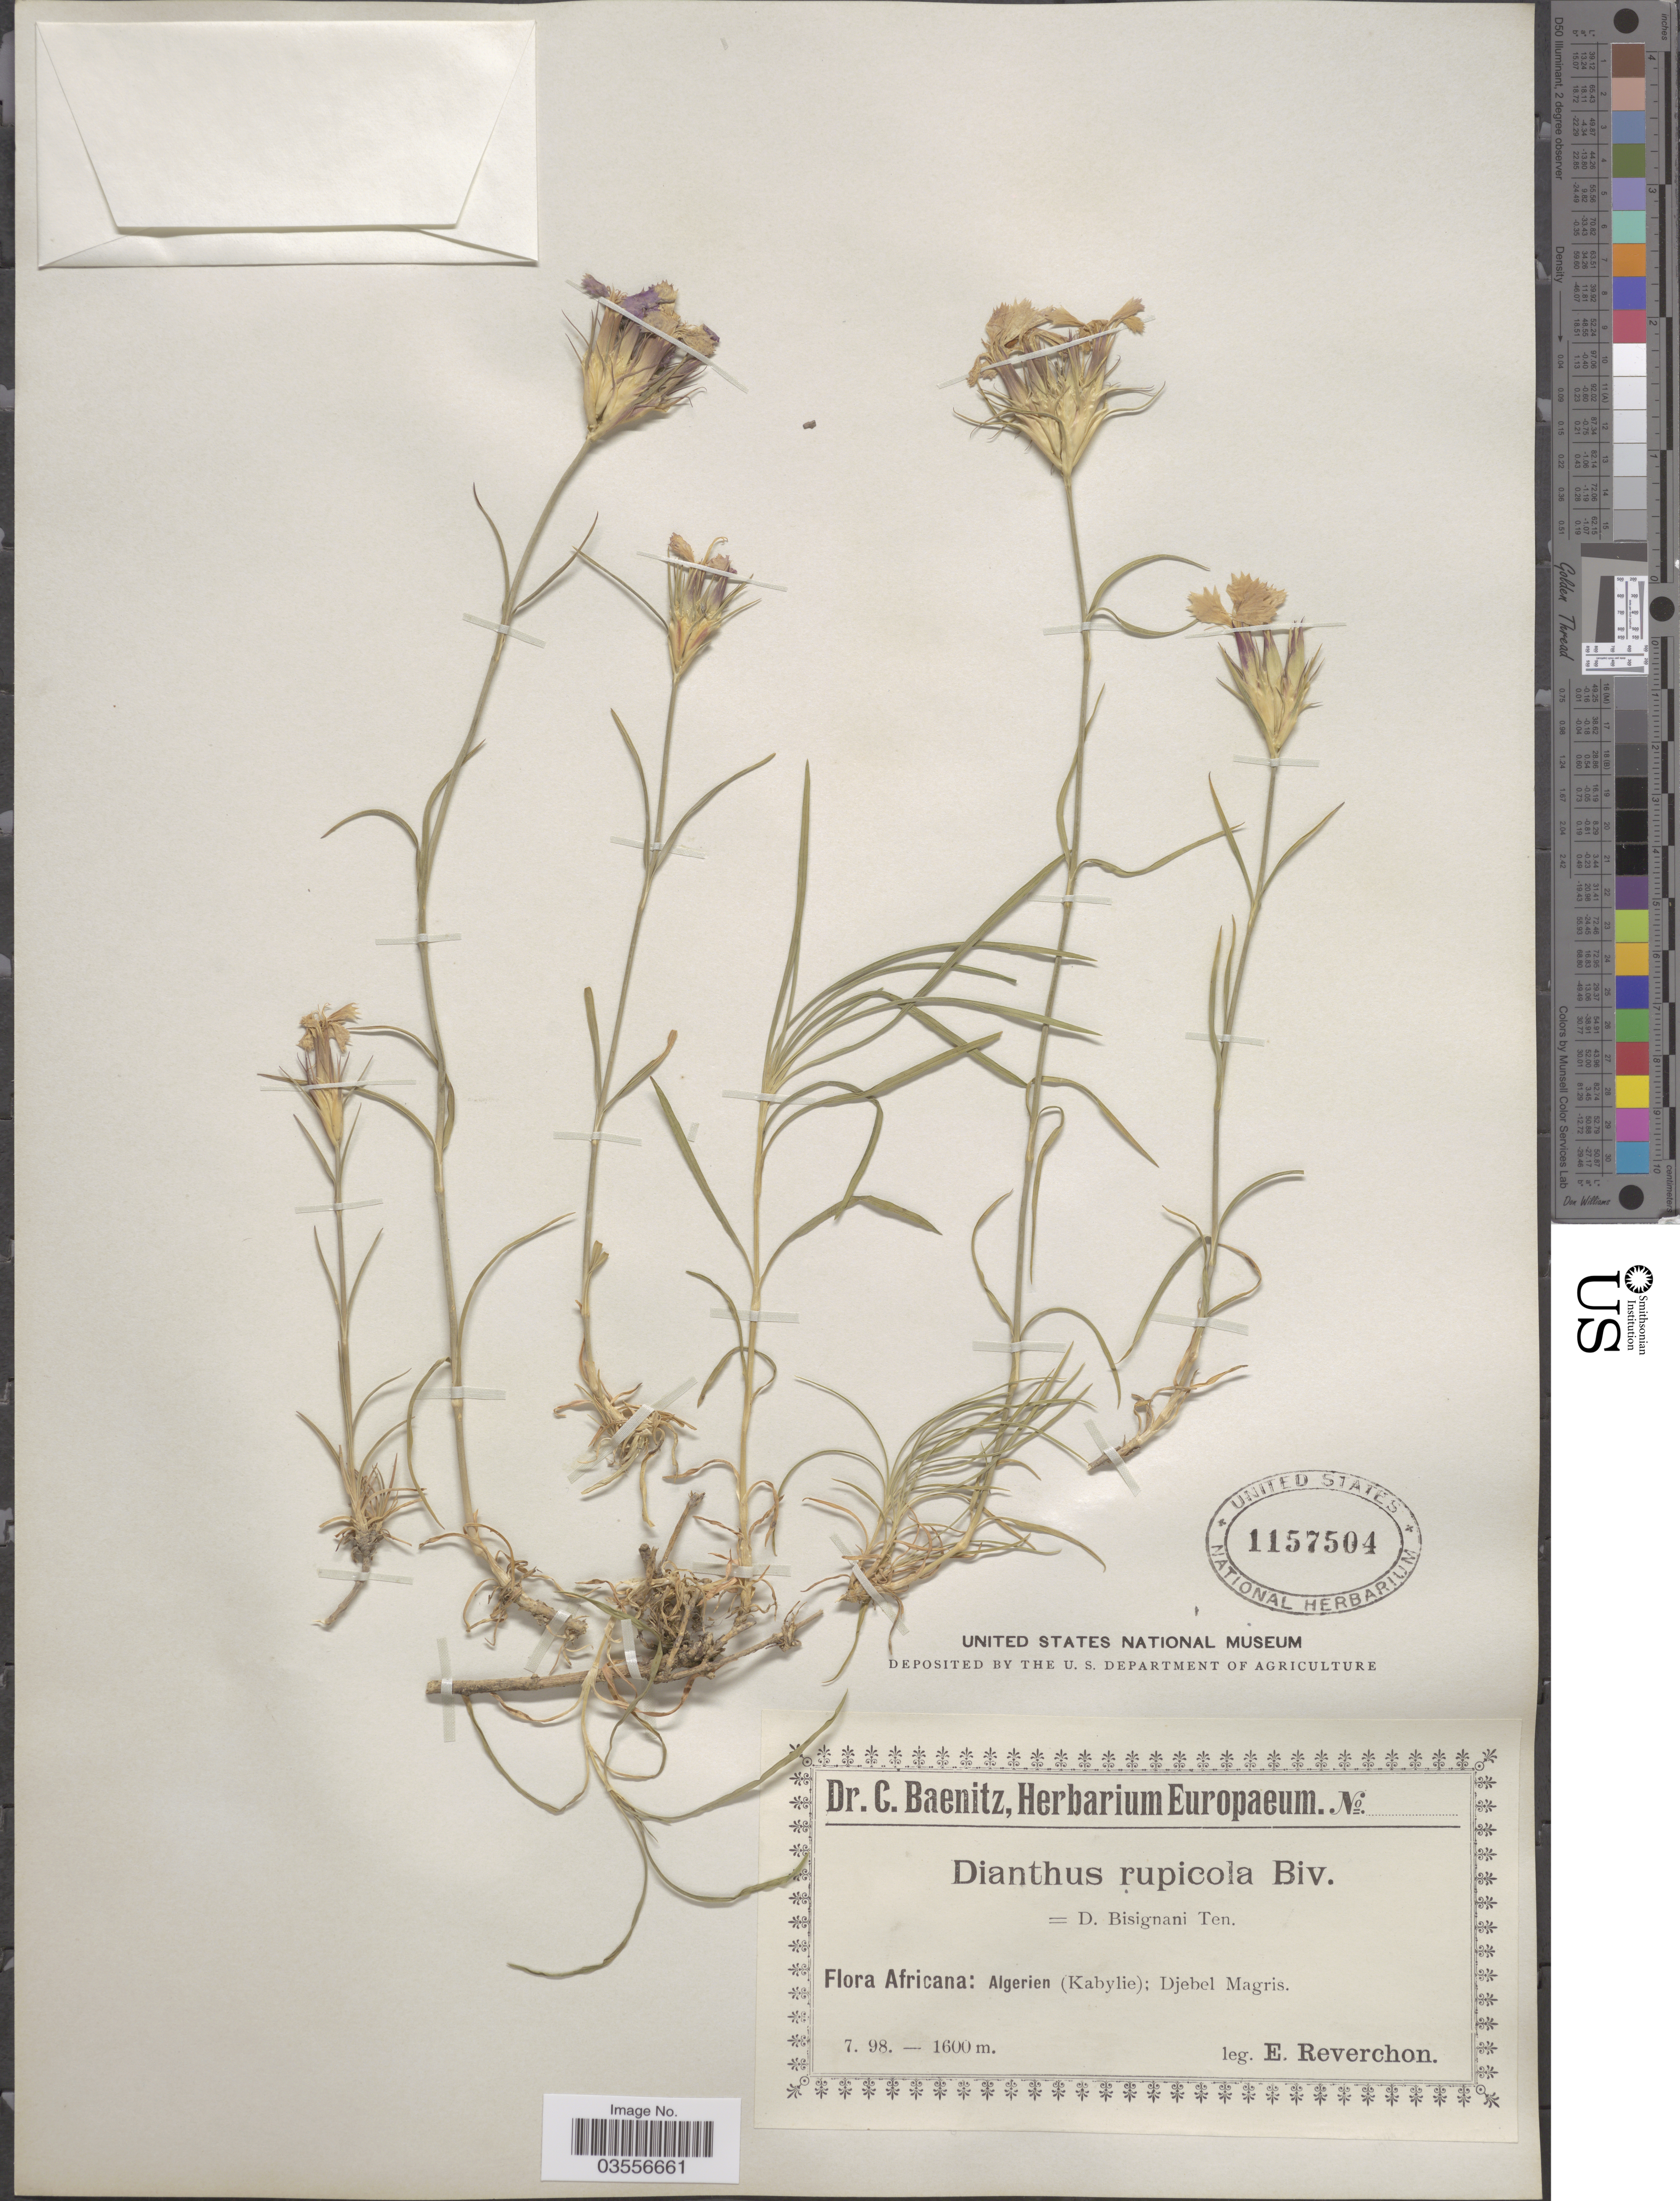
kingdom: Plantae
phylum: Tracheophyta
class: Magnoliopsida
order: Caryophyllales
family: Caryophyllaceae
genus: Dianthus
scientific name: Dianthus rupicola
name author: Biv.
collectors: E. Reverchon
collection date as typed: Transcribed d/m/y: /7/98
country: Algeria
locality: Africana: Algerien (Kabylie); Djebel Magris.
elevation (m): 1600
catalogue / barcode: US 1157504